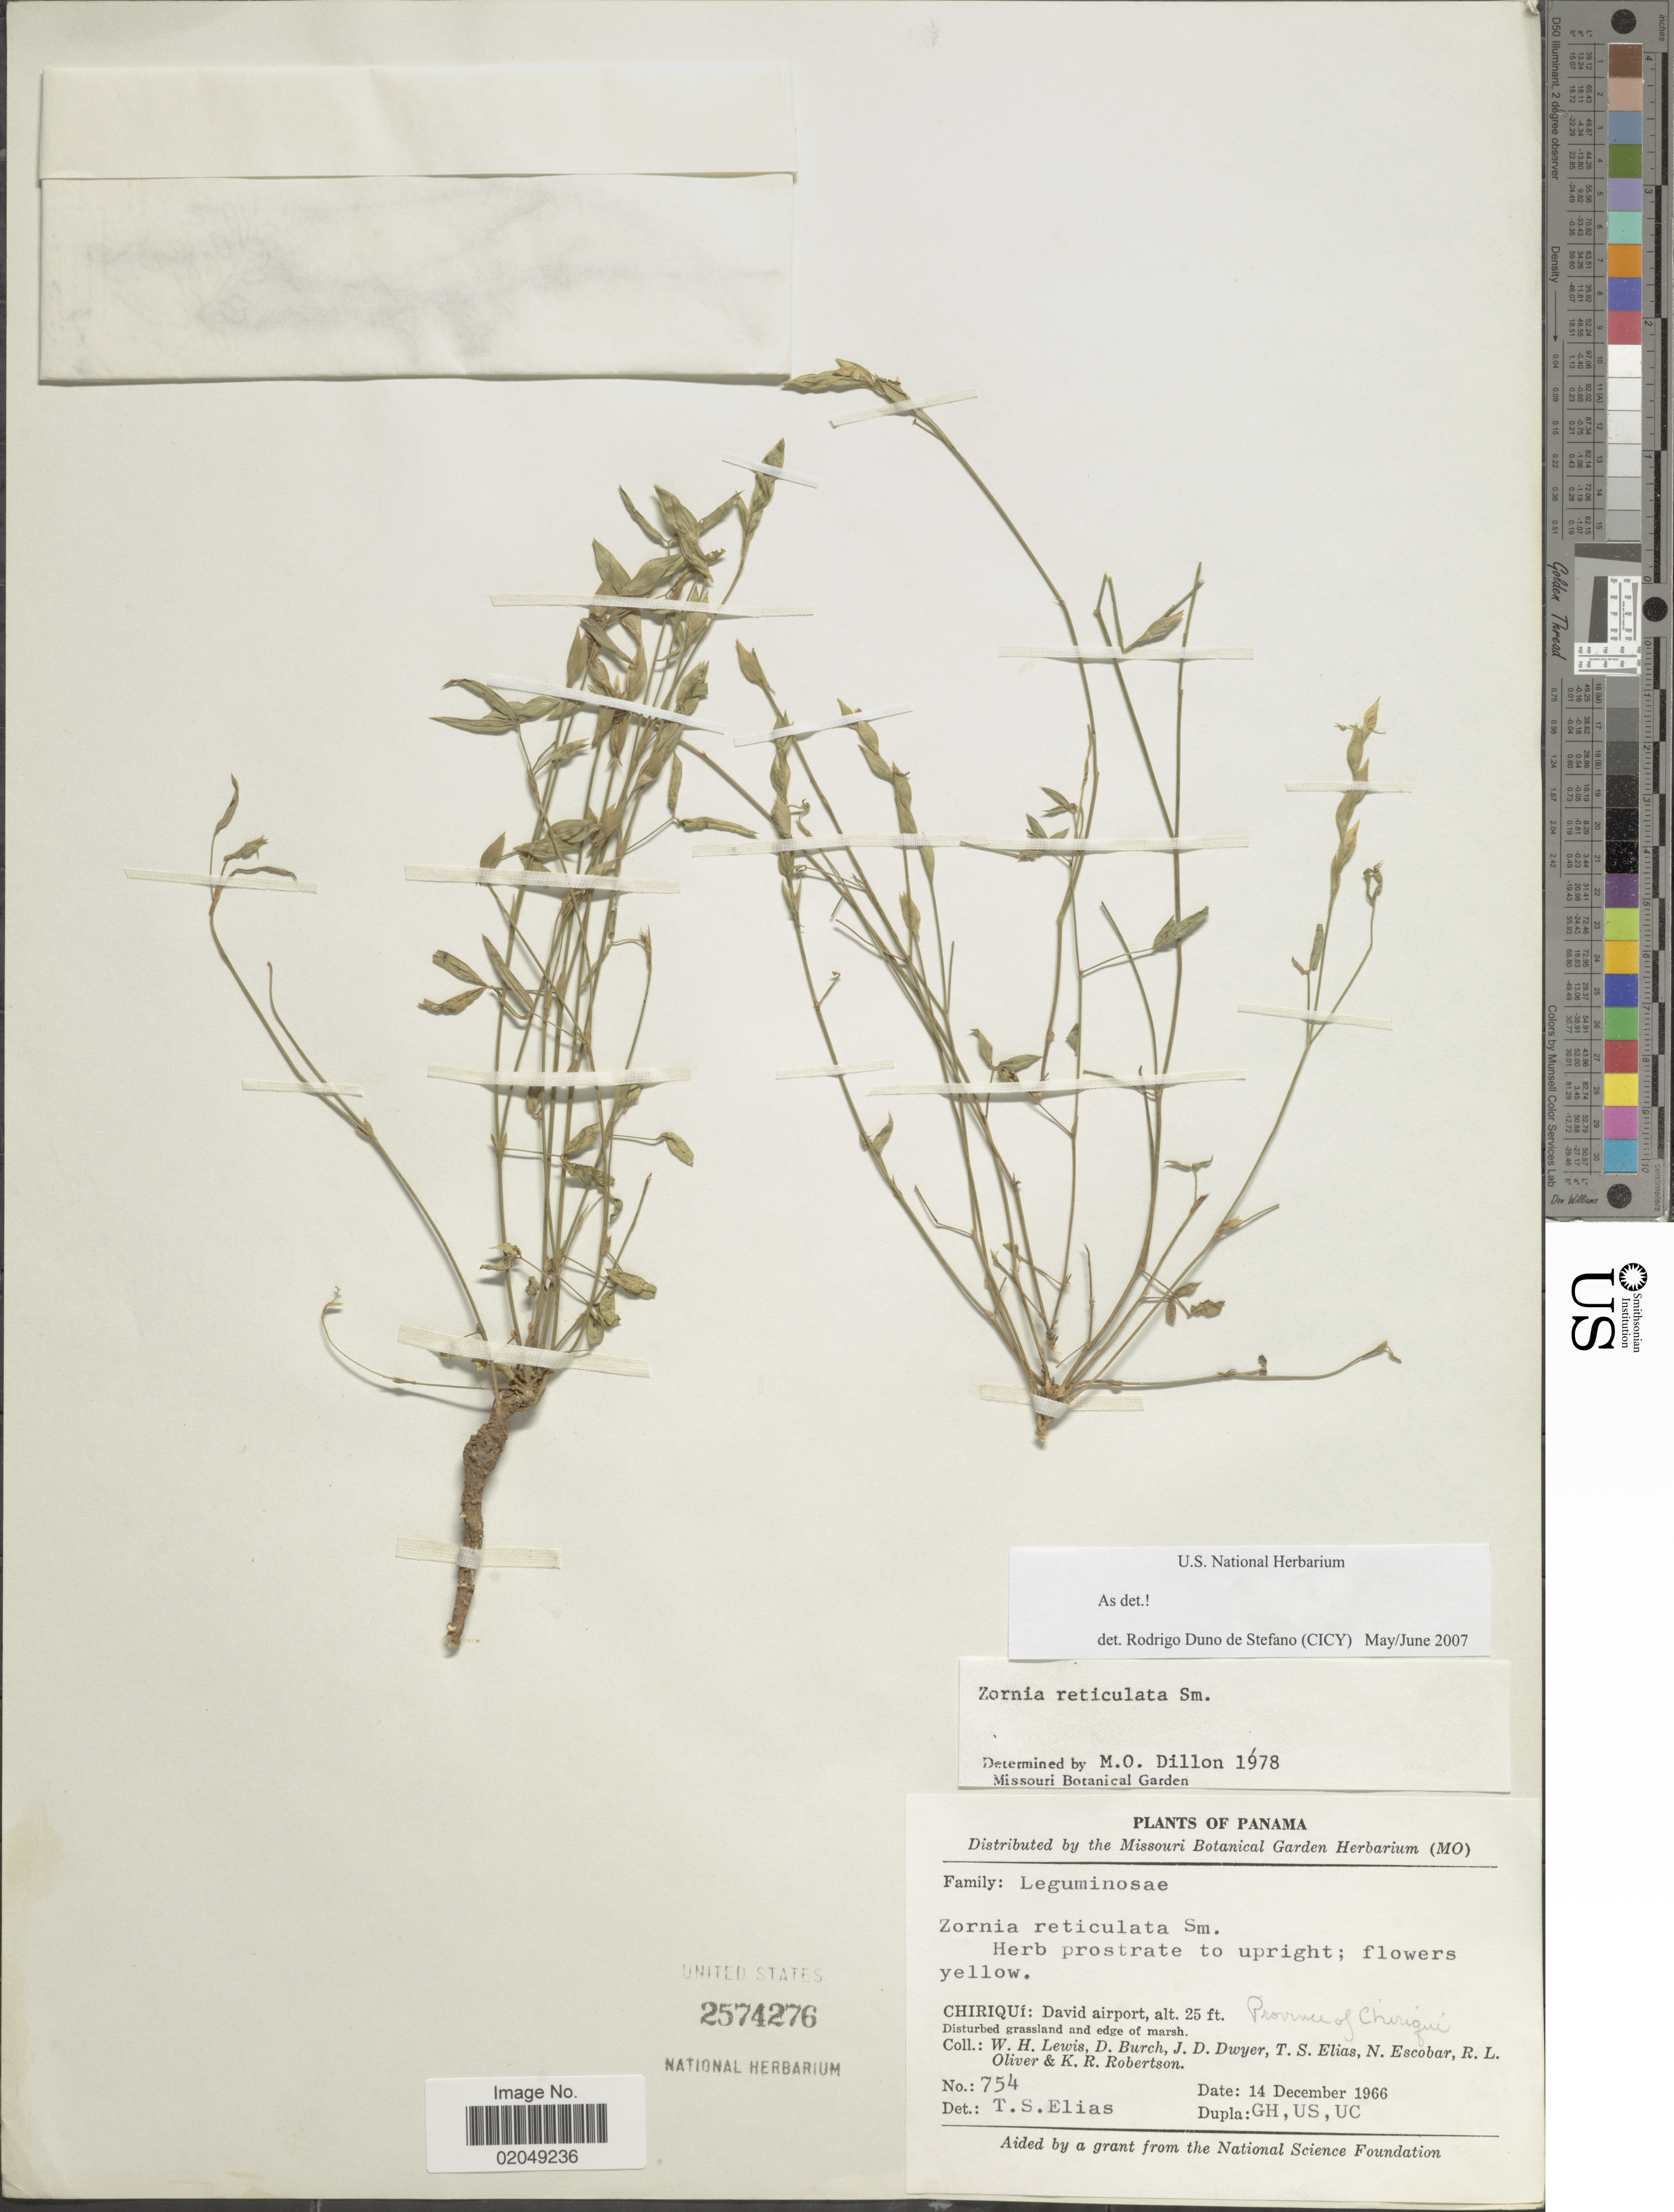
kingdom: Plantae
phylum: Tracheophyta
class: Magnoliopsida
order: Fabales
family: Fabaceae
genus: Zornia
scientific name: Zornia reticulata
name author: Sm.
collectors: W. H. Lewis, D. Burch, J. D. Dwyer, T. S. Elias & et al.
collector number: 754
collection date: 1966-12-14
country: Panama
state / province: Chiriqui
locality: David airport, disturbed grassland and edge of marsh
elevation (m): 8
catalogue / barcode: US 2574276